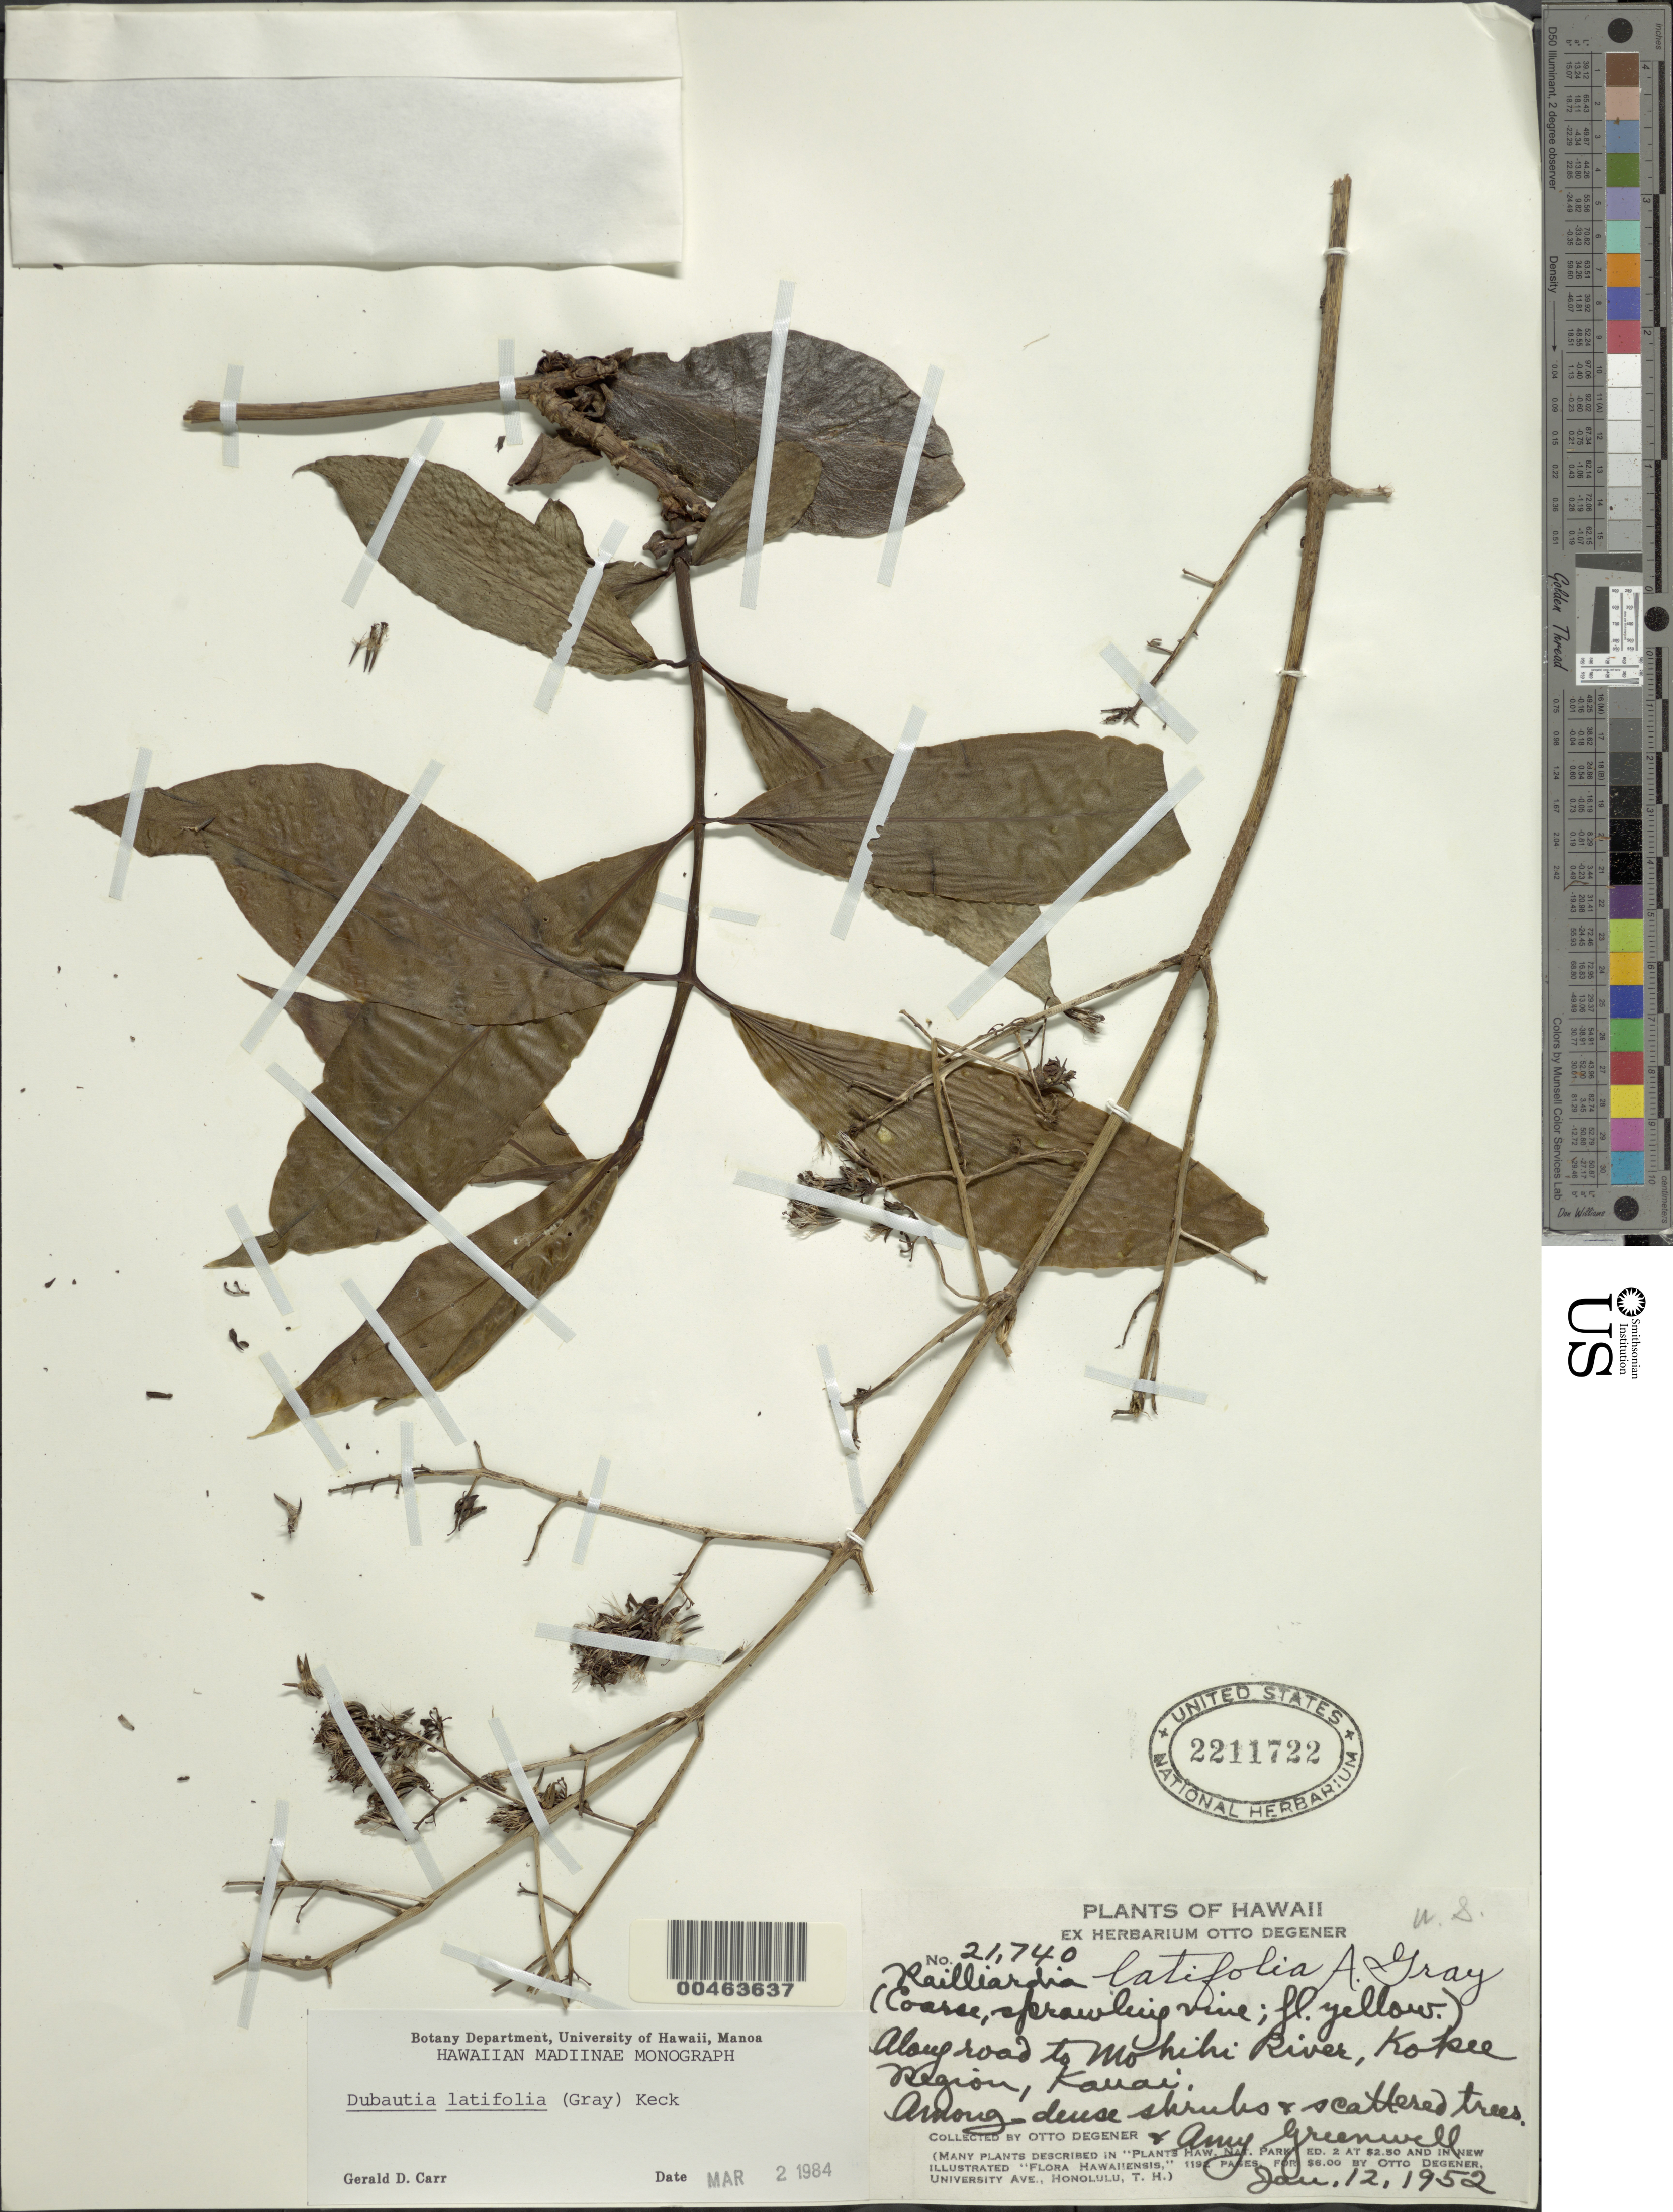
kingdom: Plantae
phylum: Tracheophyta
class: Magnoliopsida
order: Asterales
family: Asteraceae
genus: Dubautia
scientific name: Dubautia latifolia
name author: (A. Gray) D.D. Keck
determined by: Carr, G. D.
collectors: O. Degener & A. B. Greenwell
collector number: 21740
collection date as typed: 12 Jan 1952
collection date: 1952-01-12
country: United States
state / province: Hawaii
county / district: Kauai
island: Kaua'i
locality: Along road to Mohihi River, Kokee Region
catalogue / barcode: US 2211722